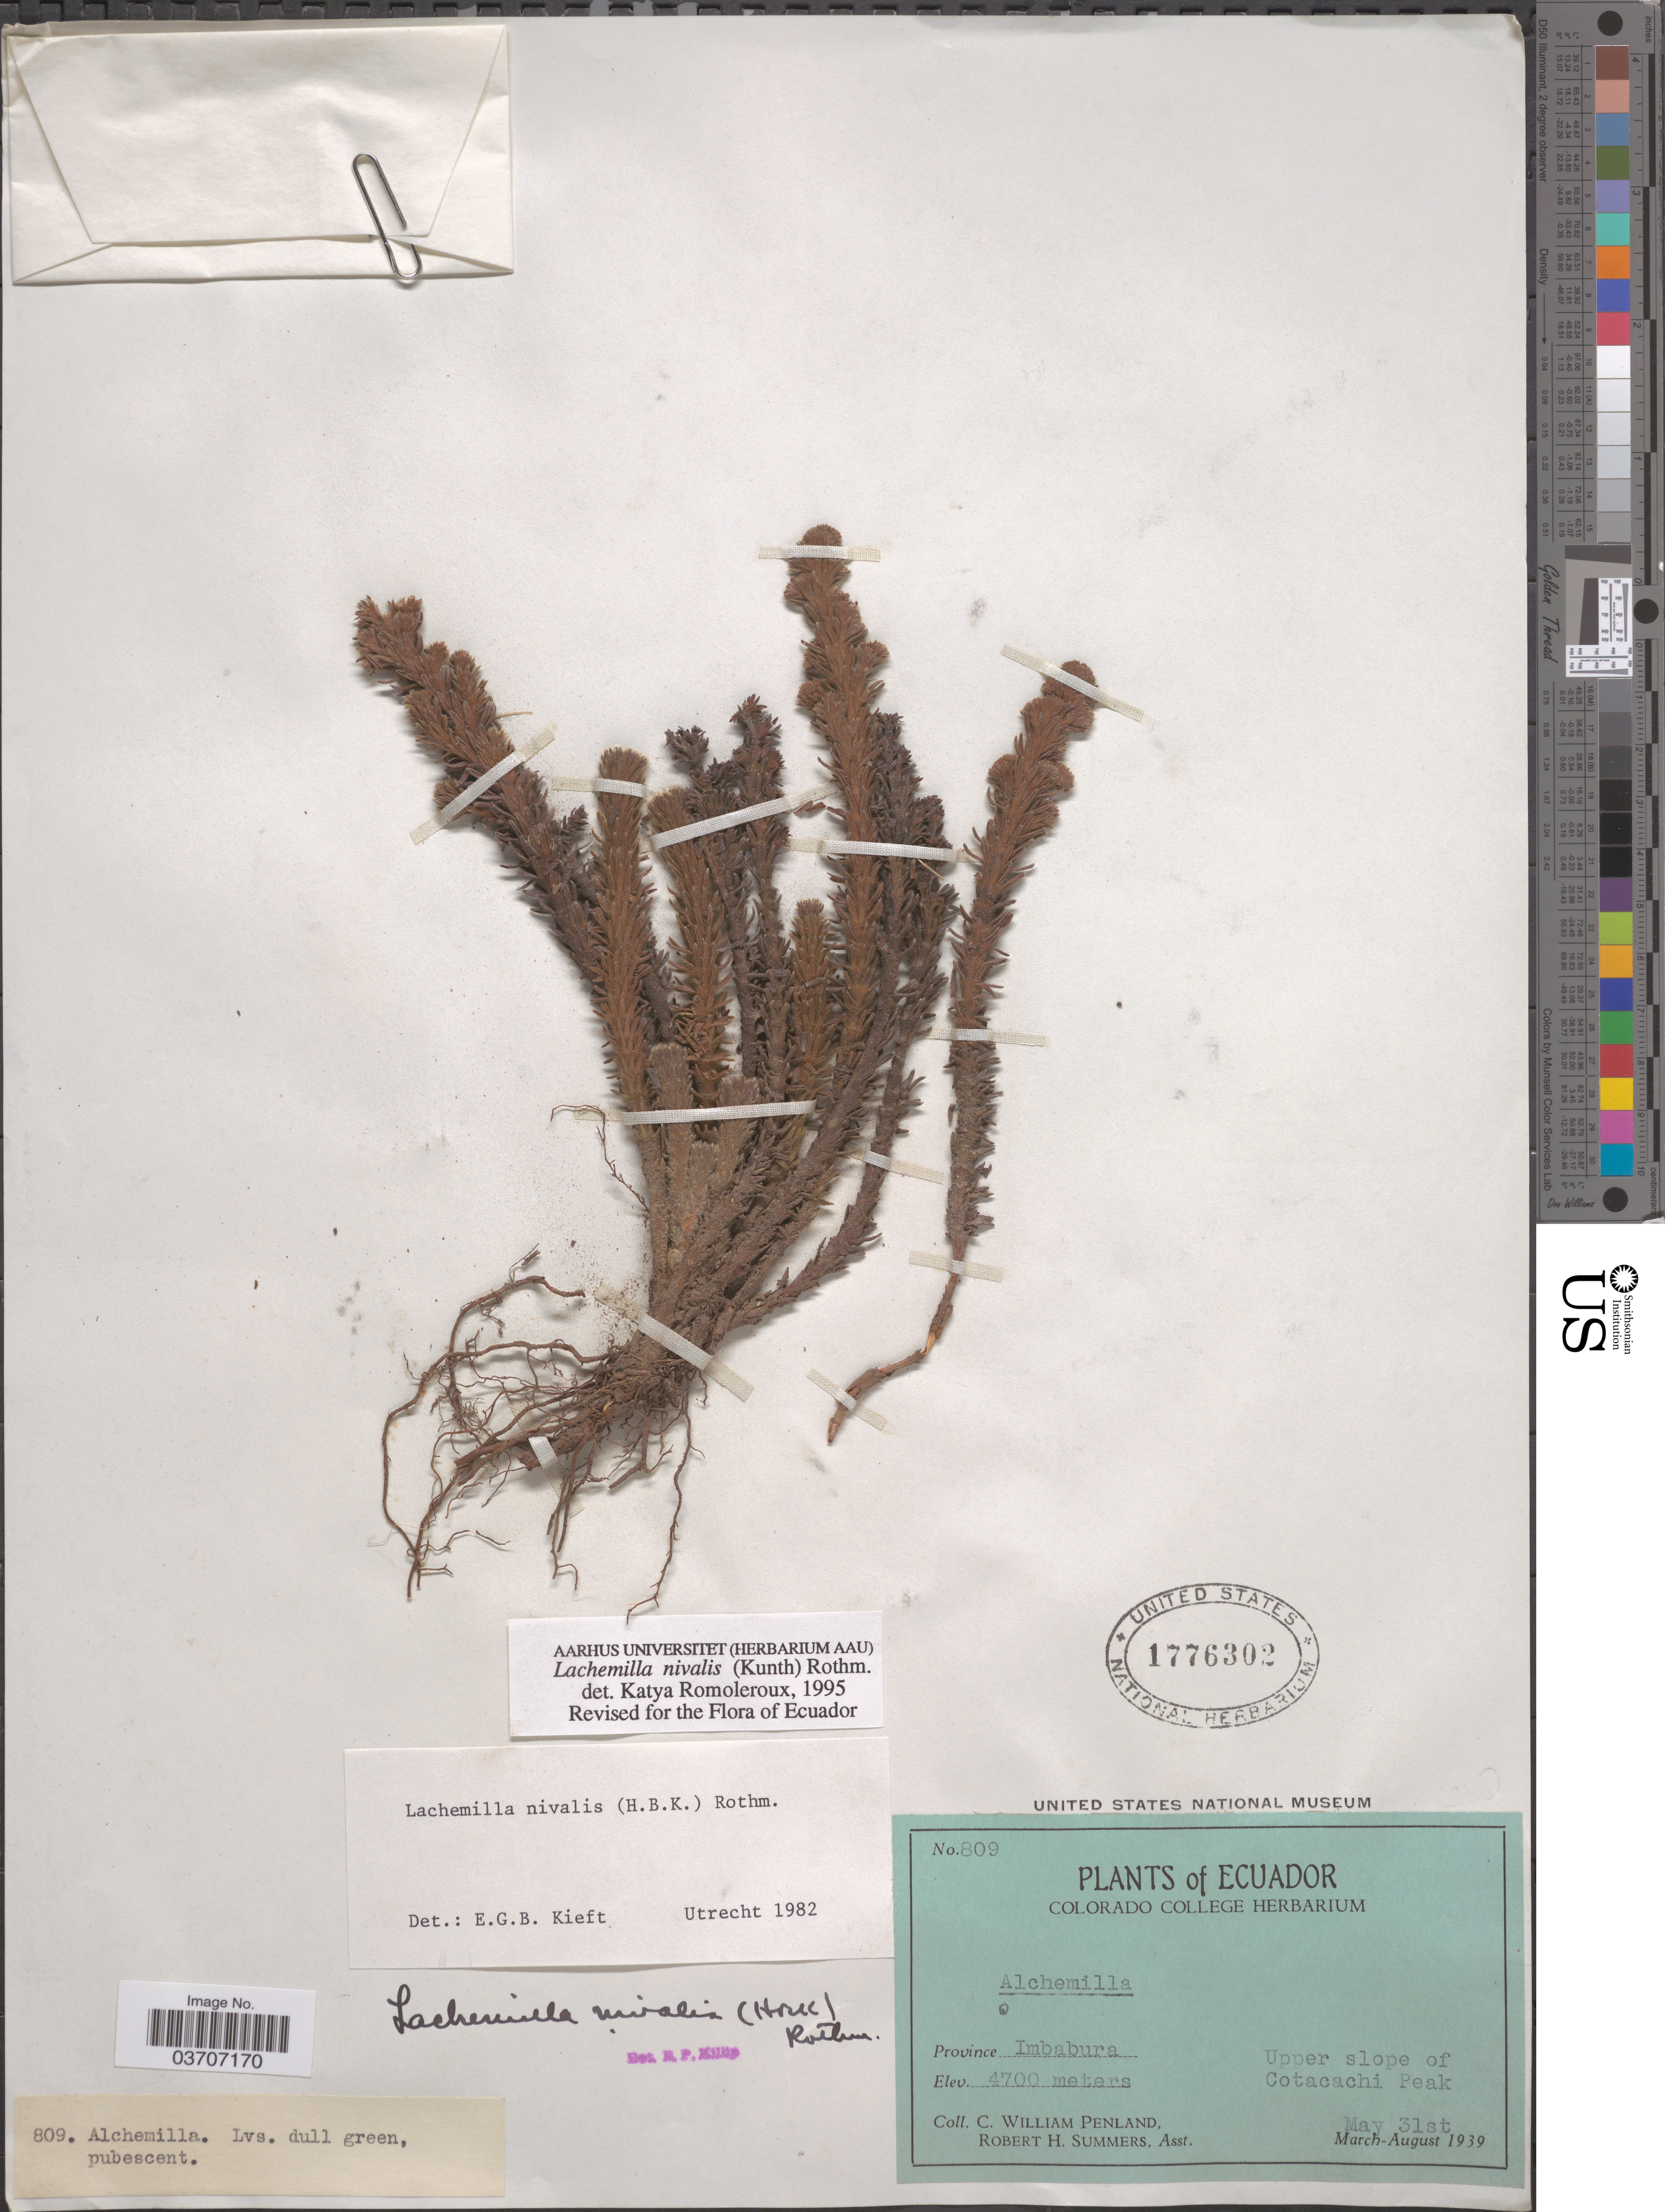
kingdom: Plantae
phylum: Tracheophyta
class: Magnoliopsida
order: Rosales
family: Rosaceae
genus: Lachemilla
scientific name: Lachemilla nivalis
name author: (Kunth) Rothm.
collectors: C. W. Penland & R. Summers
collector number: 809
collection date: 1939-05-31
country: Ecuador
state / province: Imbabura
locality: Upper slopes of Cotacachi Peak.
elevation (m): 4700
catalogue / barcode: US 1776302